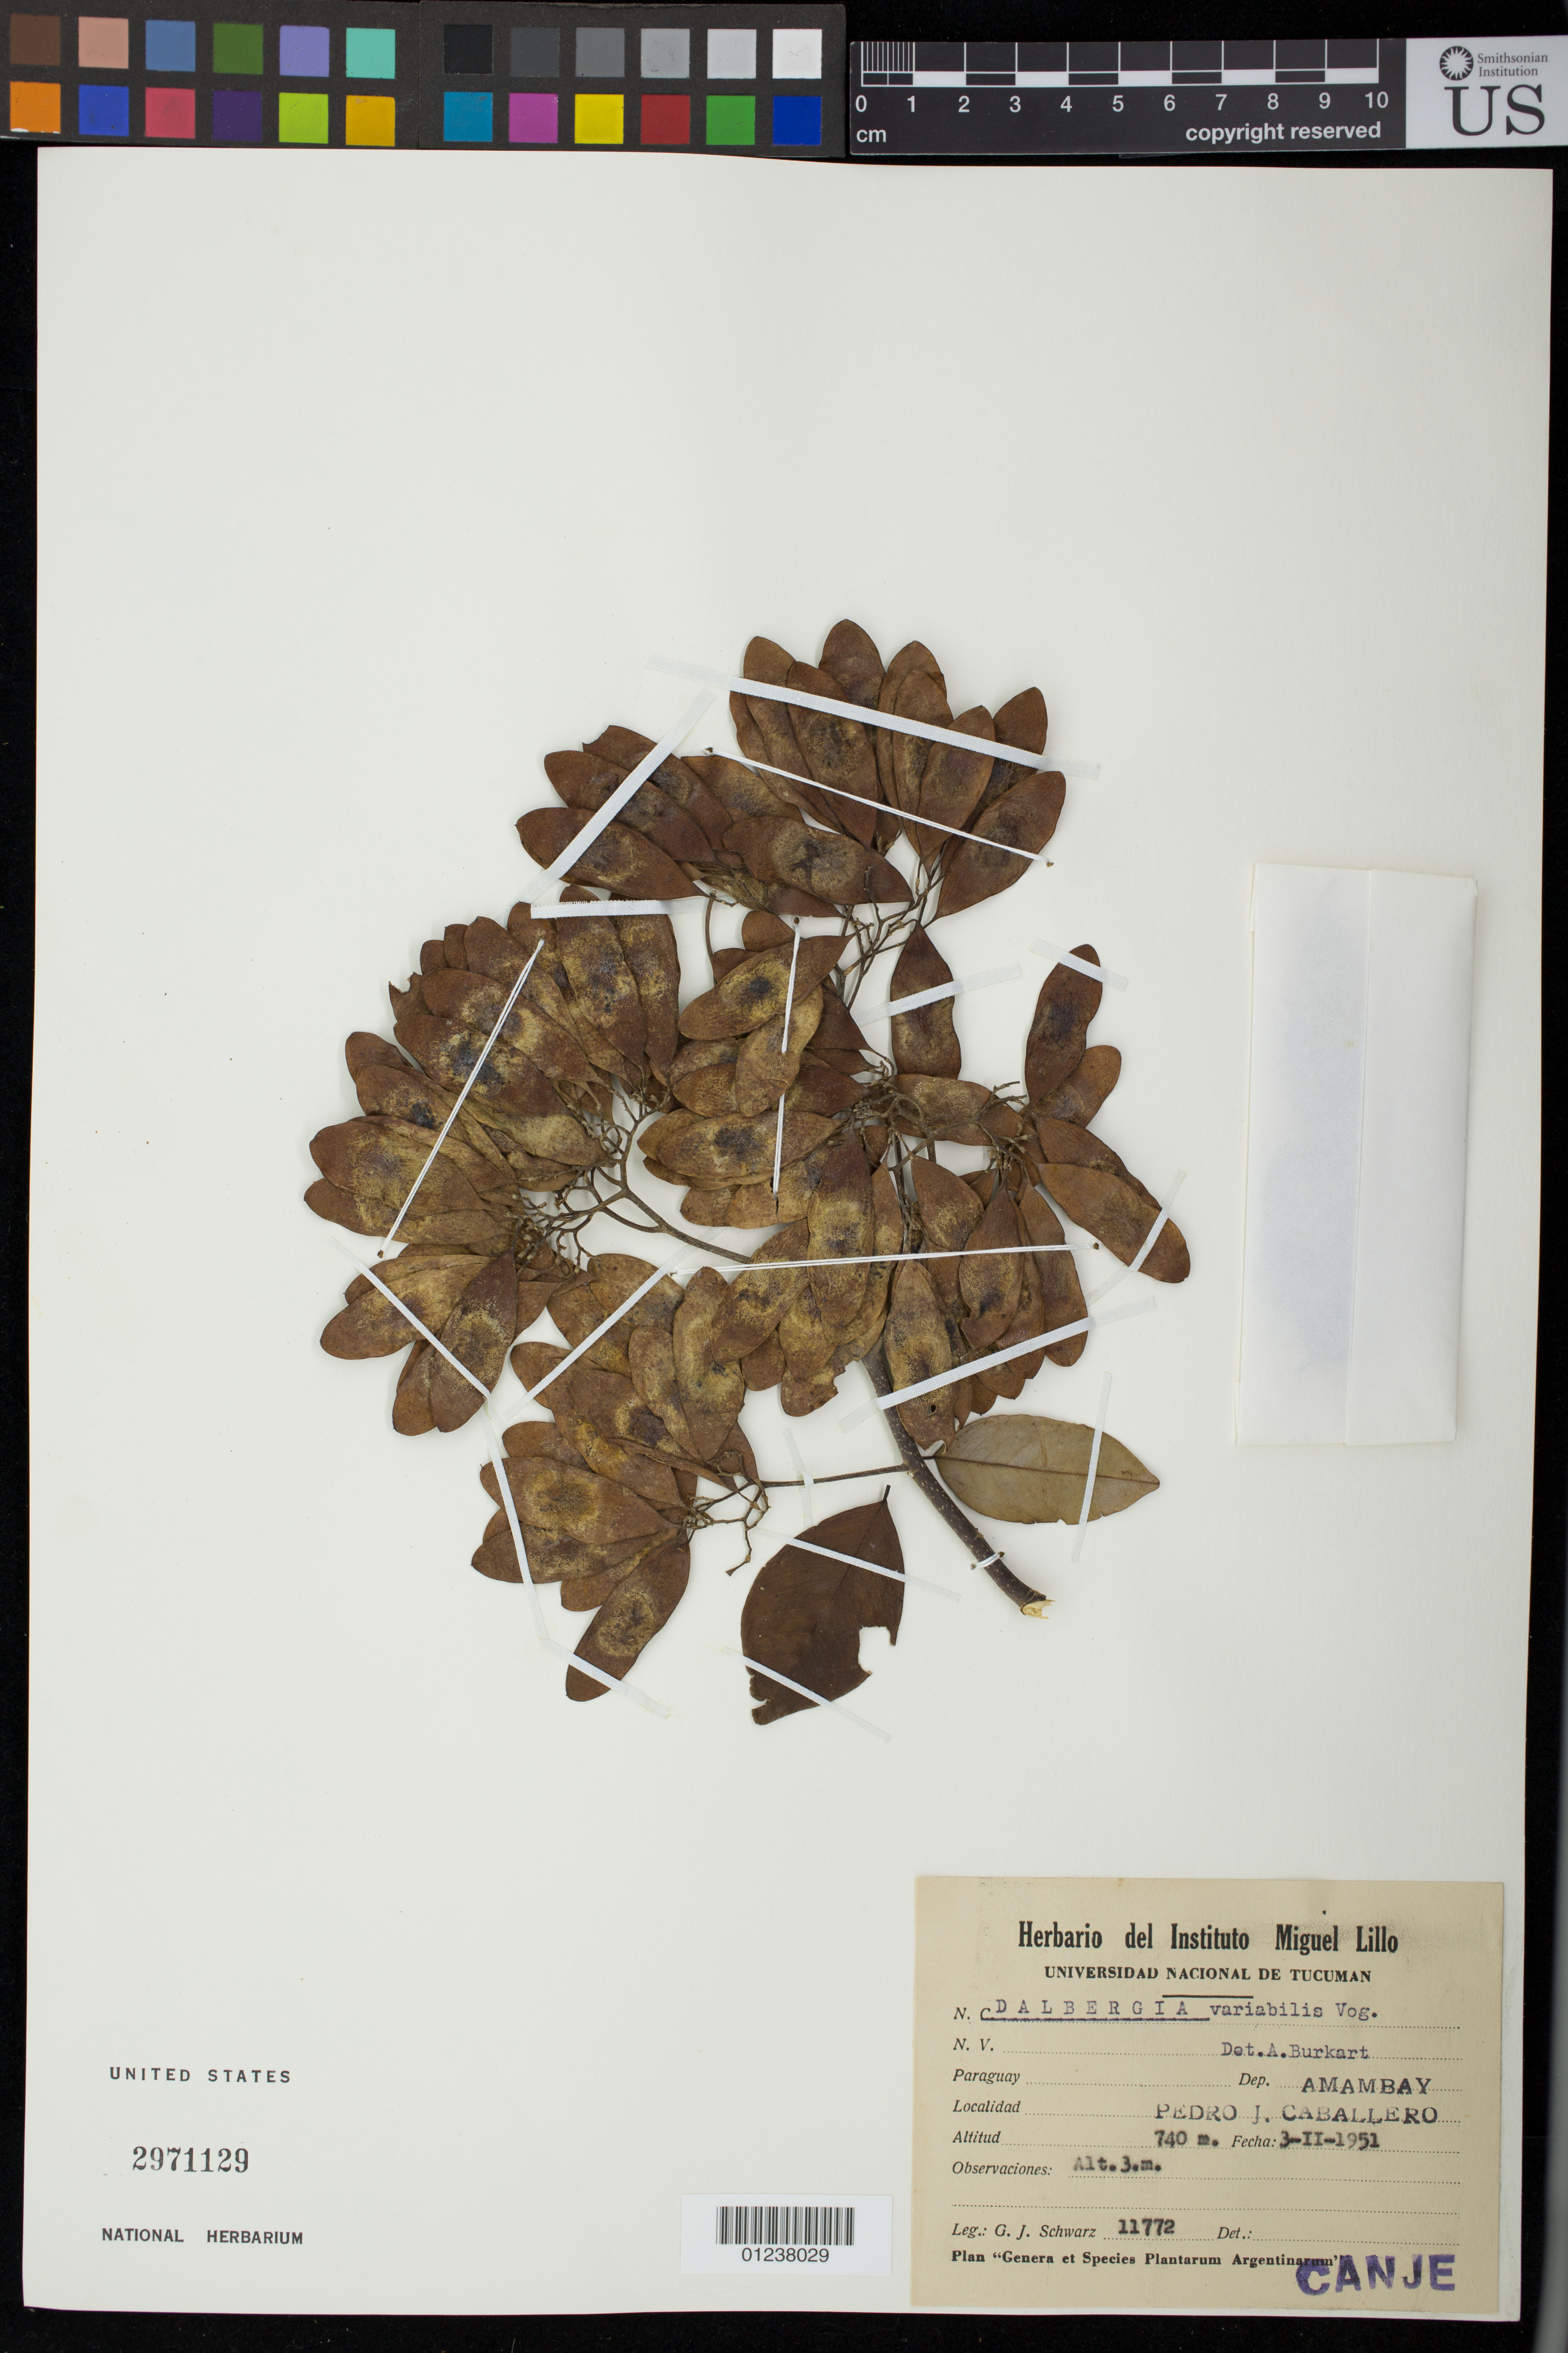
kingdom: Plantae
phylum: Tracheophyta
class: Magnoliopsida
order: Fabales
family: Fabaceae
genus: Dalbergia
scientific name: Dalbergia frutescens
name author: (Vell.) Britton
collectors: G. J. Schwarz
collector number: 11772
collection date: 1951-02-03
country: Paraguay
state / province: Amambay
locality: Amambay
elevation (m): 740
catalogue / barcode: US 2971129